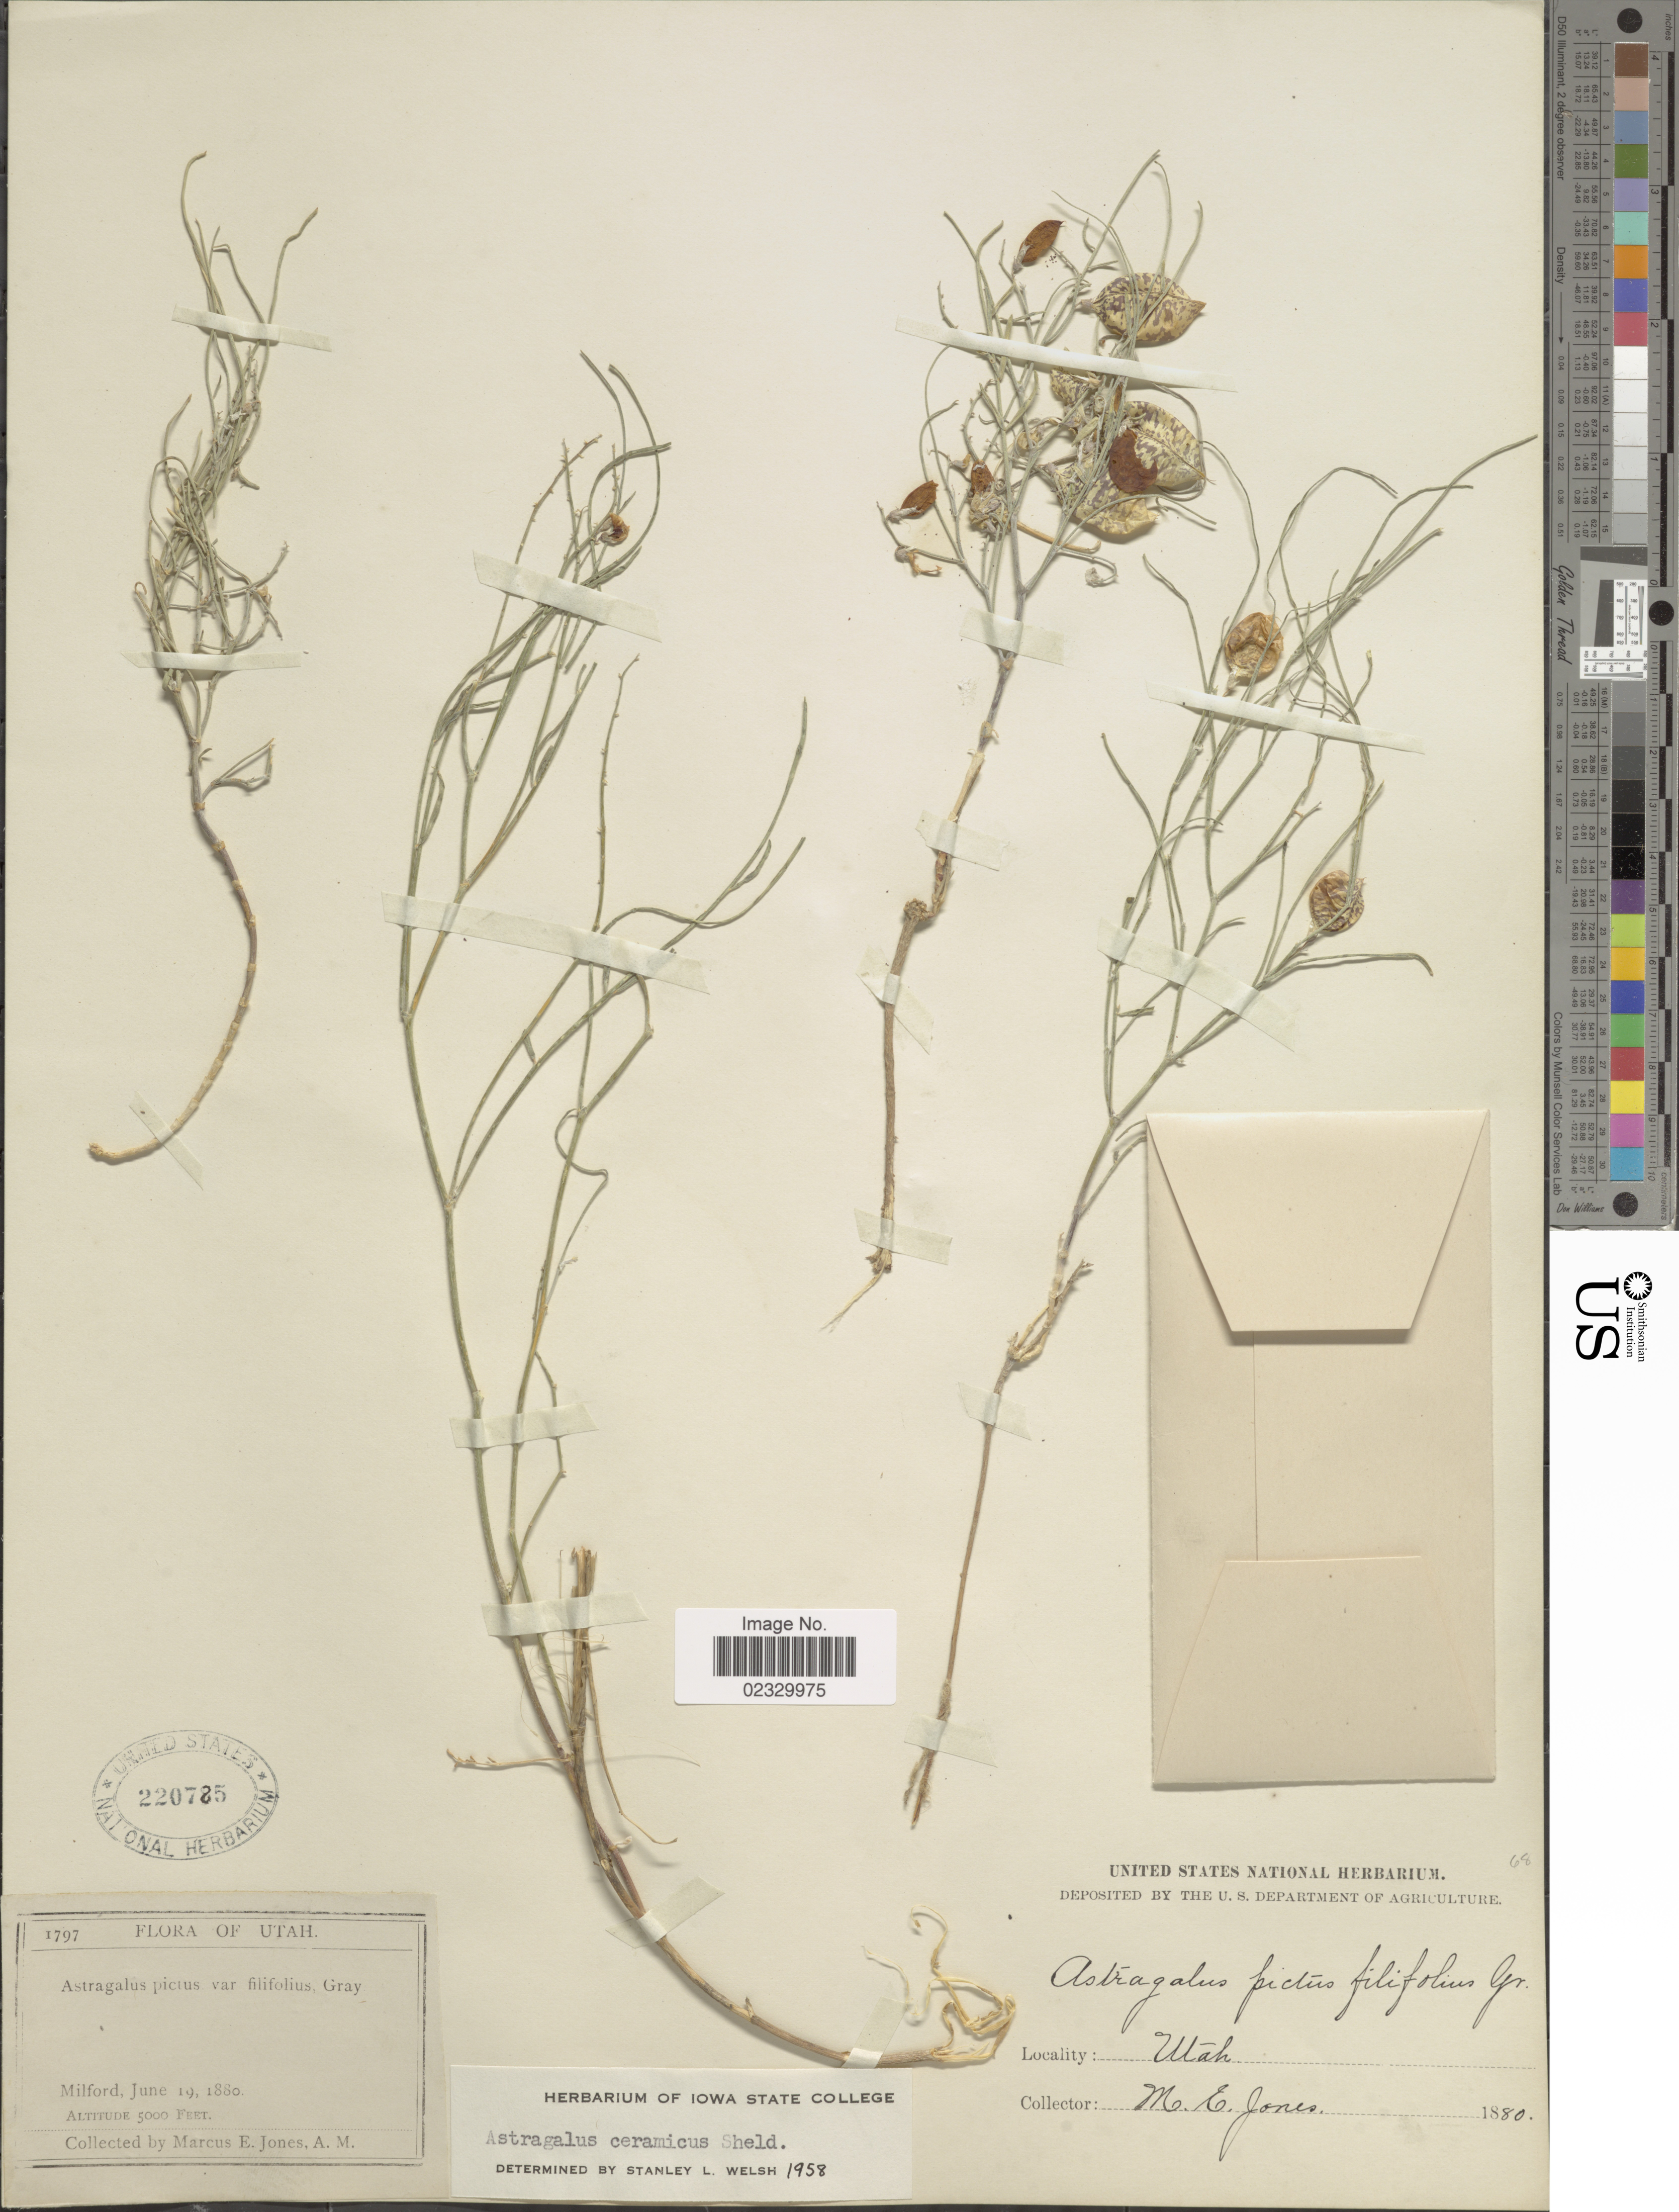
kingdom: Plantae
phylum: Tracheophyta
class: Magnoliopsida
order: Fabales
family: Fabaceae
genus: Astragalus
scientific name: Astragalus ceramicus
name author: E. Sheld.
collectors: M. E. Jones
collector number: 1797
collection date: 1880-06-19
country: United States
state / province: Utah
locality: Milford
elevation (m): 1524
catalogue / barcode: US 220785